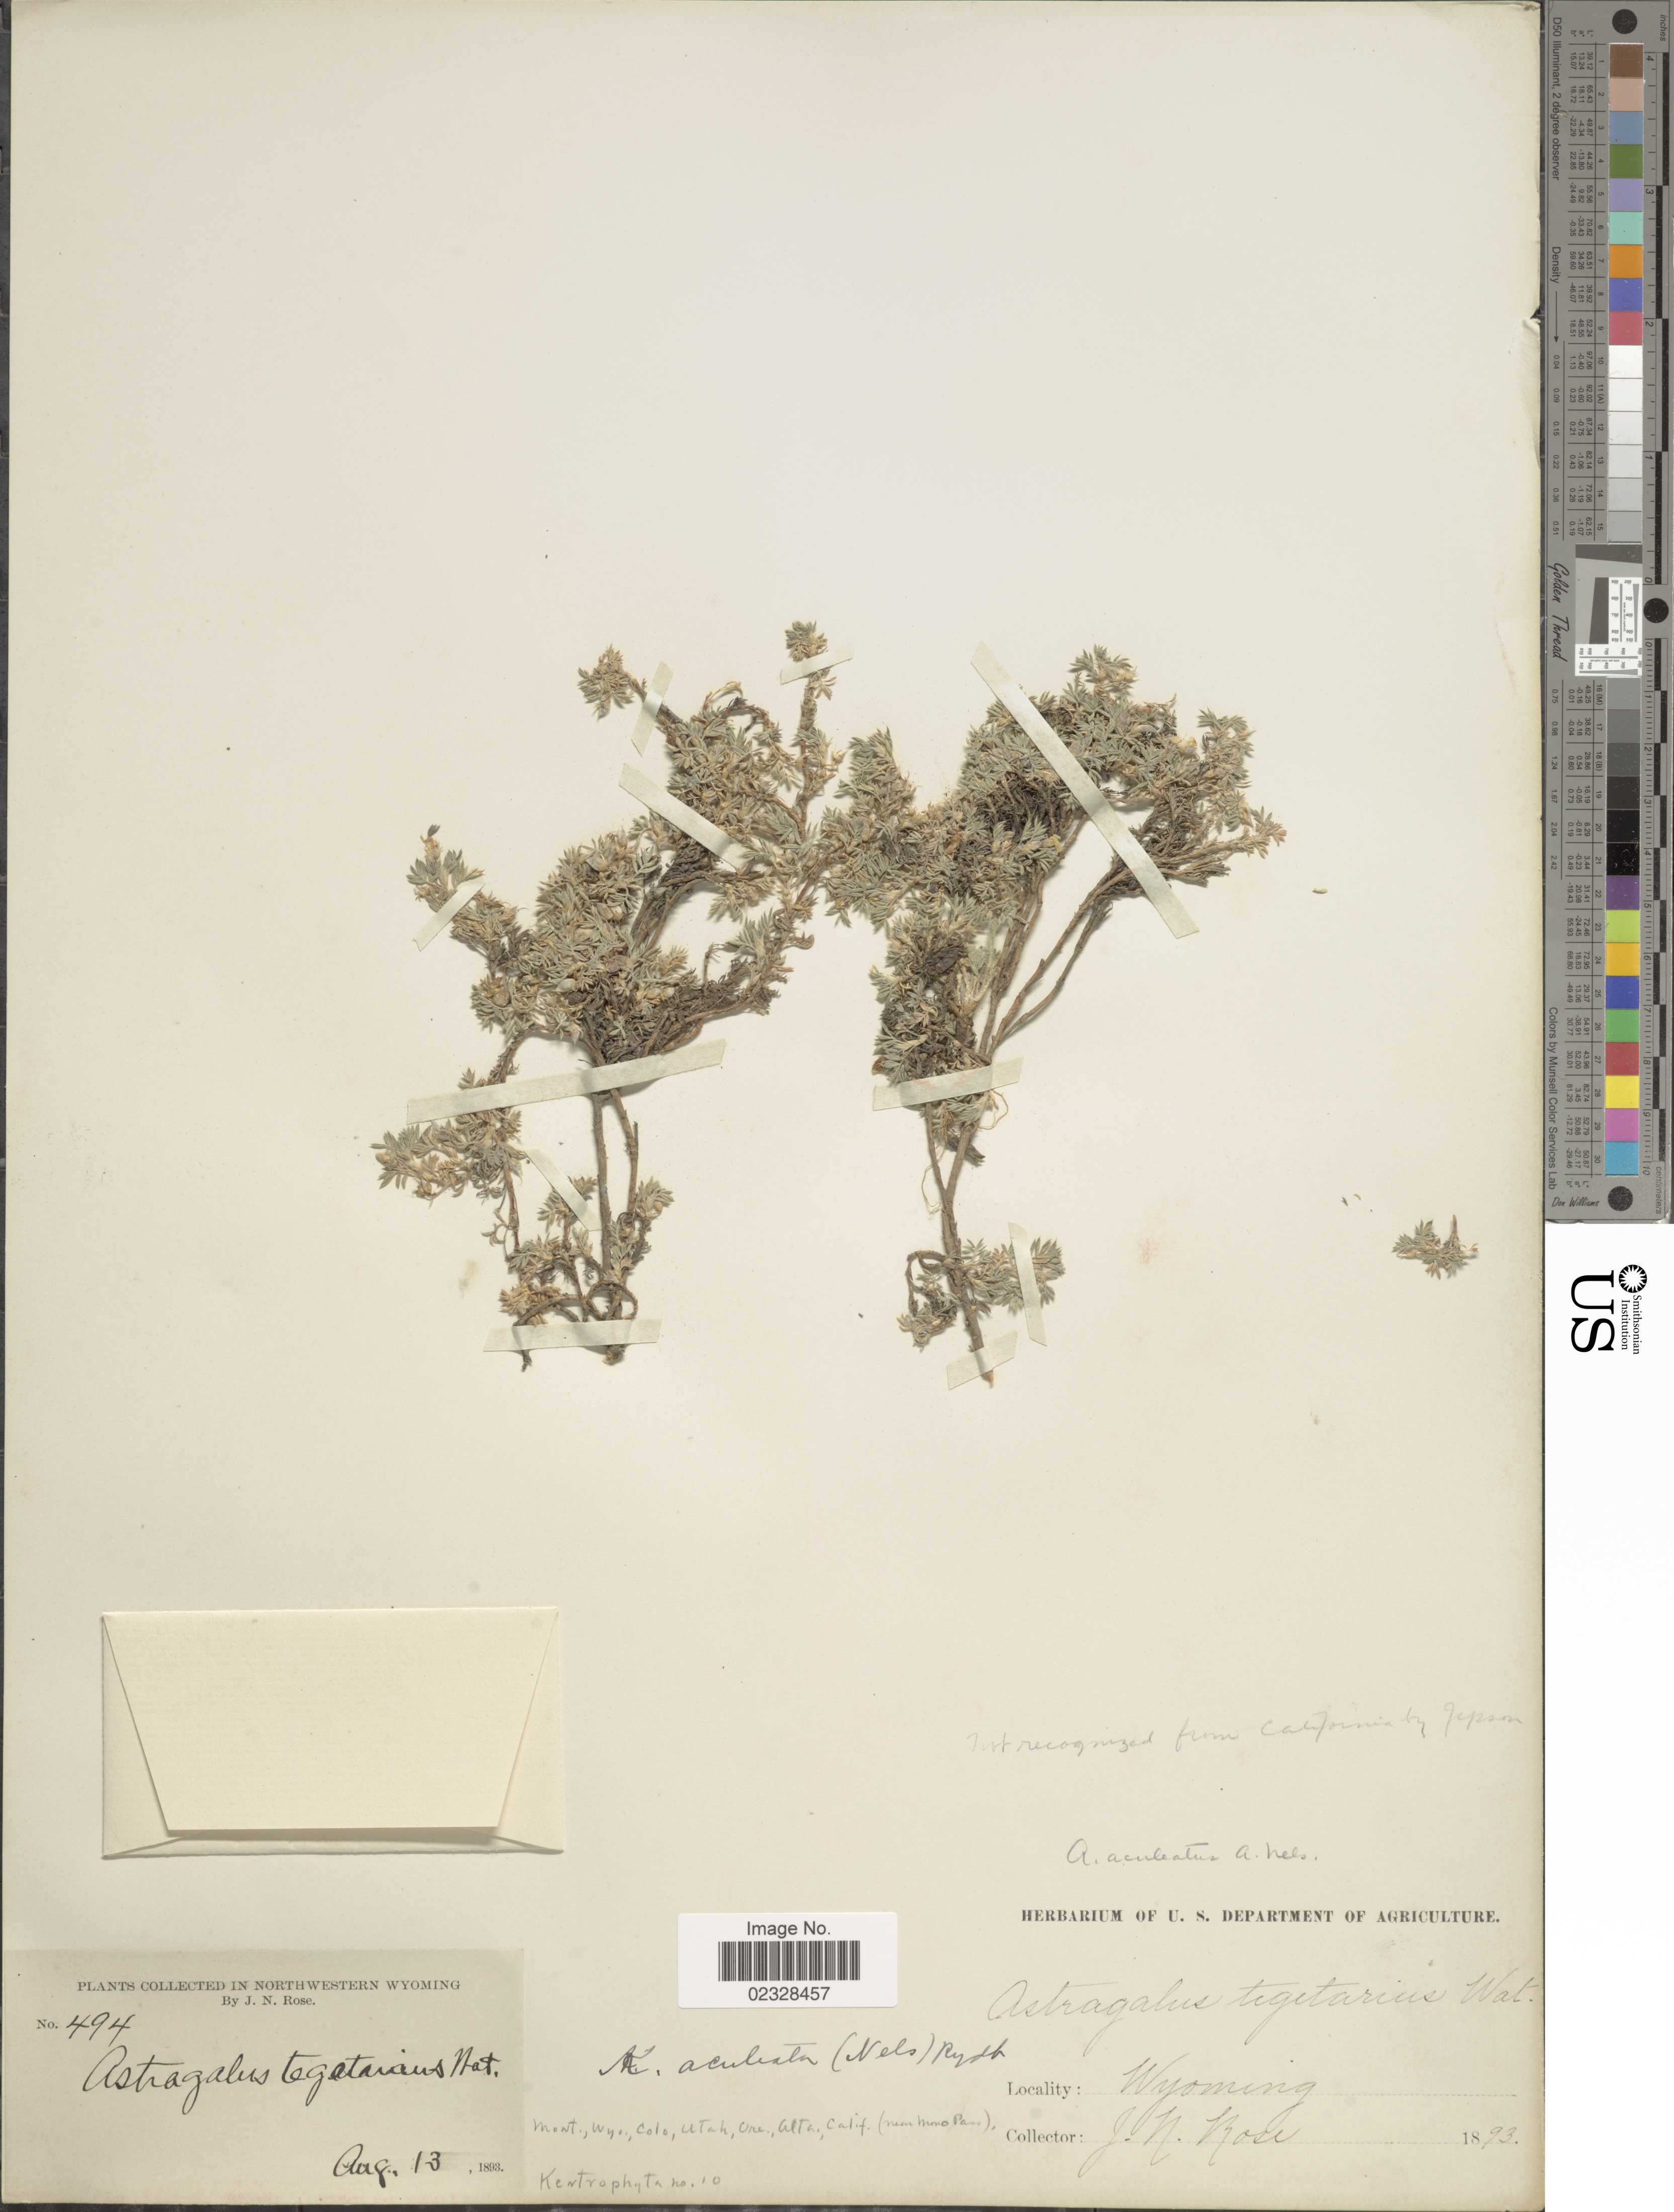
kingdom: Plantae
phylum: Tracheophyta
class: Magnoliopsida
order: Fabales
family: Fabaceae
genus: Astragalus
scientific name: Astragalus aculeatus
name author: A. Nelson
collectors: J. N. Rose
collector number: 494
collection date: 1893-08-13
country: United States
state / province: Wyoming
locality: Northwestern Wyoming